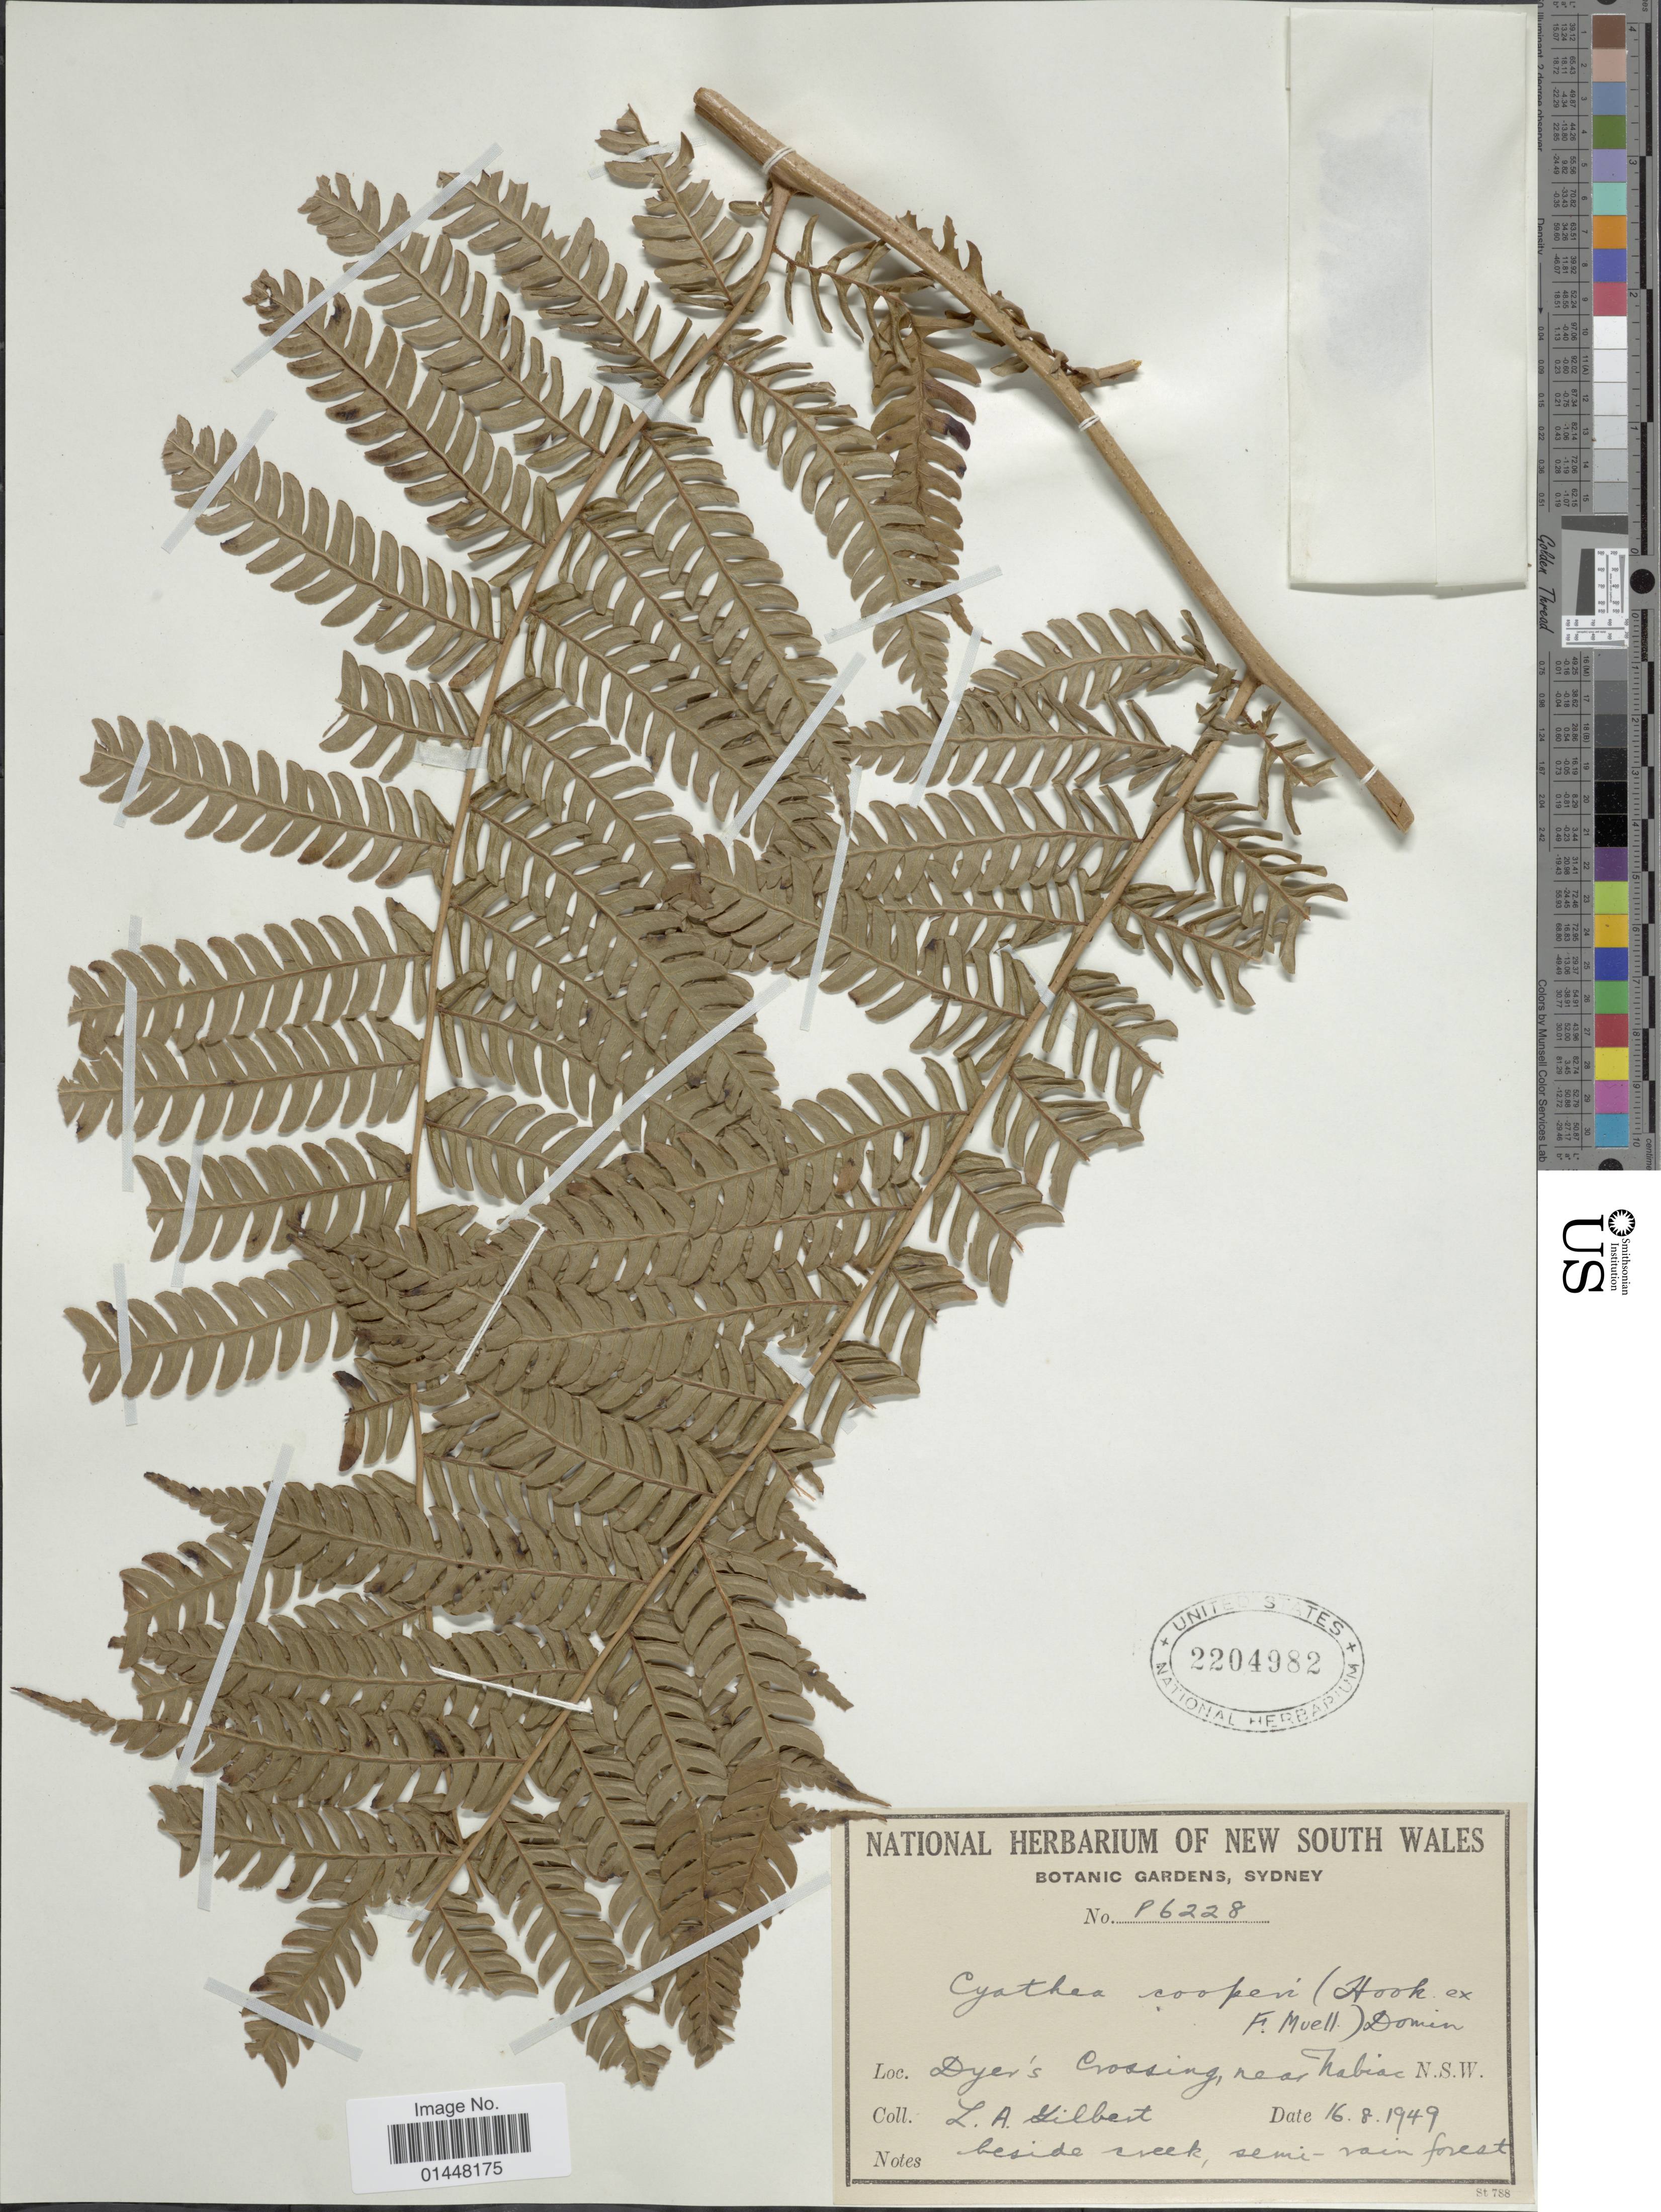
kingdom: Plantae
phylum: Tracheophyta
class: Polypodiopsida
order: Cyatheales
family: Cyatheaceae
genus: Sphaeropteris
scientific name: Sphaeropteris cooperi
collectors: L. Gilbert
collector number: P6228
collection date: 1949-08-16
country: Australia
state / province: New South Wales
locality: Dyer's Crossing, near Nabiac N. S. W., beside creek.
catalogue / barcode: US 2204982